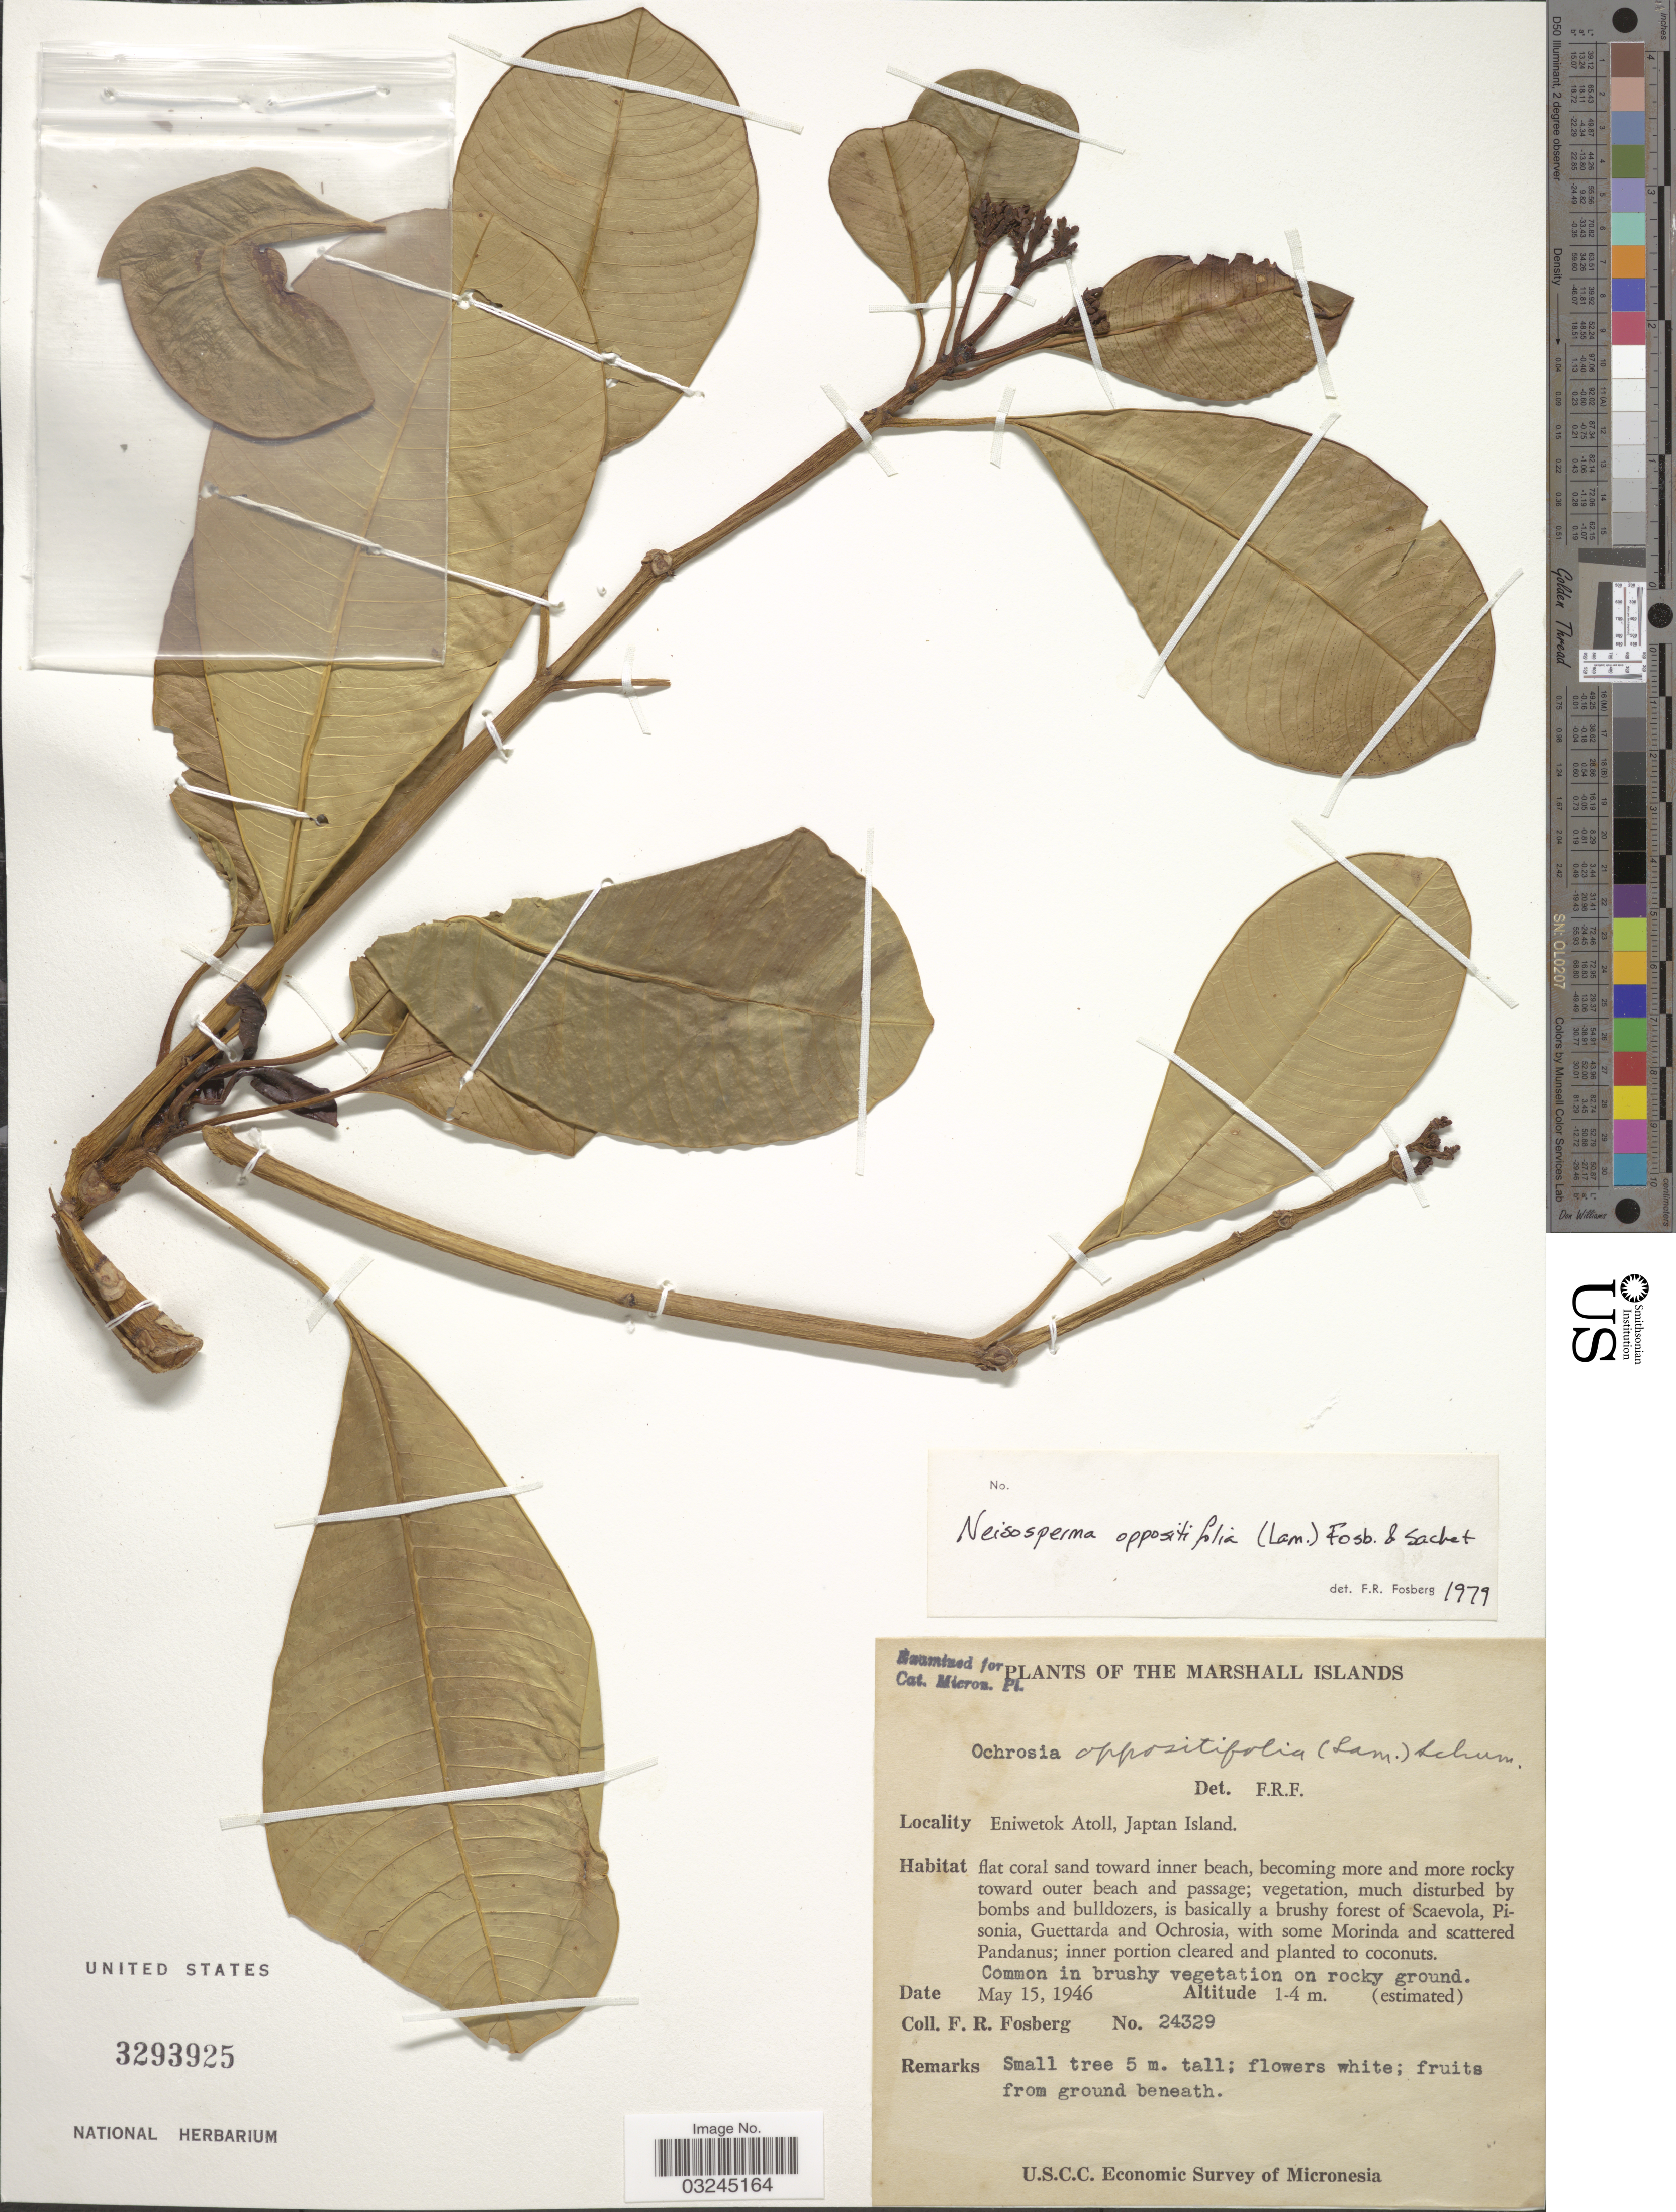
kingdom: Plantae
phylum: Tracheophyta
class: Magnoliopsida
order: Gentianales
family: Apocynaceae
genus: Ochrosia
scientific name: Ochrosia oppositifolia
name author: (Lam.) K. Schum.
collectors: F. R. Fosberg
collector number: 24329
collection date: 1946-05-15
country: Marshall Islands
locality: Eniwetok Atoll, Japtan Island.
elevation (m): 1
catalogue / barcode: US 3293925